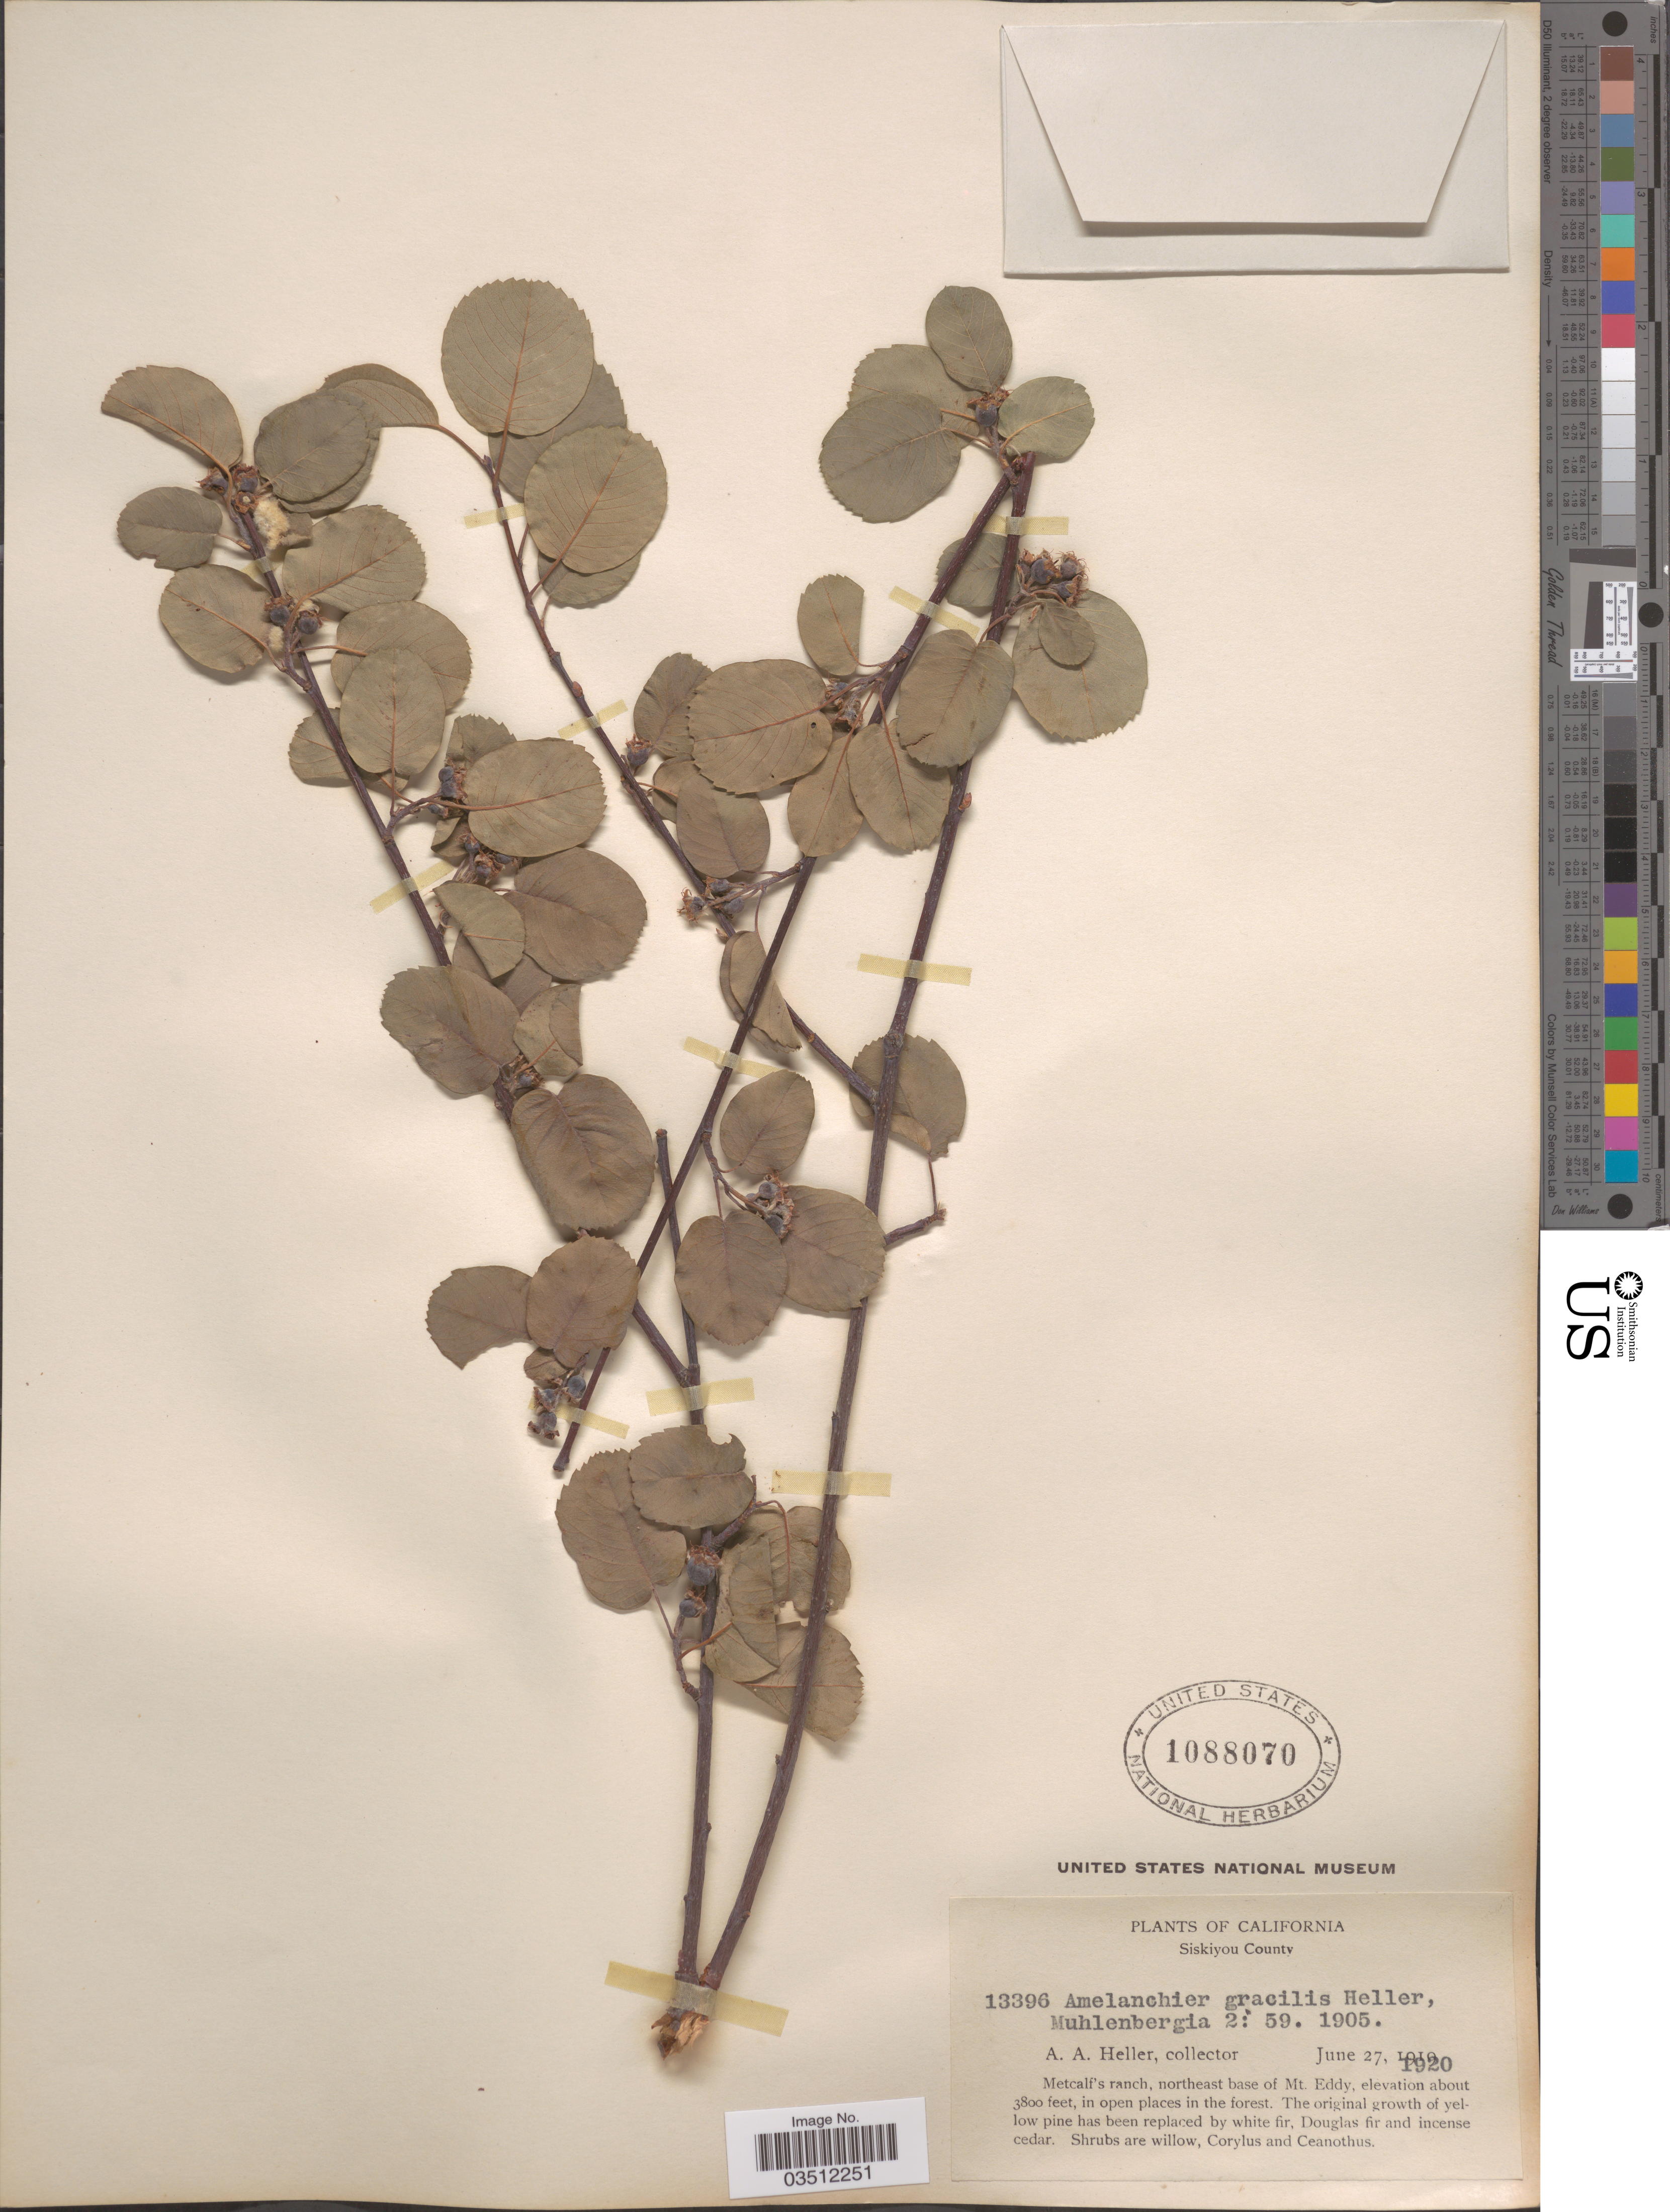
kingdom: Plantae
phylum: Tracheophyta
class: Magnoliopsida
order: Rosales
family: Rosaceae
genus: Amelanchier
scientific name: Amelanchier gracilis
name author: A. Heller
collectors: A. A. Heller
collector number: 13396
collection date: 1920-06-27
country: United States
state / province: California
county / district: Siskiyou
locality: Siskiyou County. Metcalf's ranch, northeast base of Mt. Eddy.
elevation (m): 1158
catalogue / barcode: US 1088070